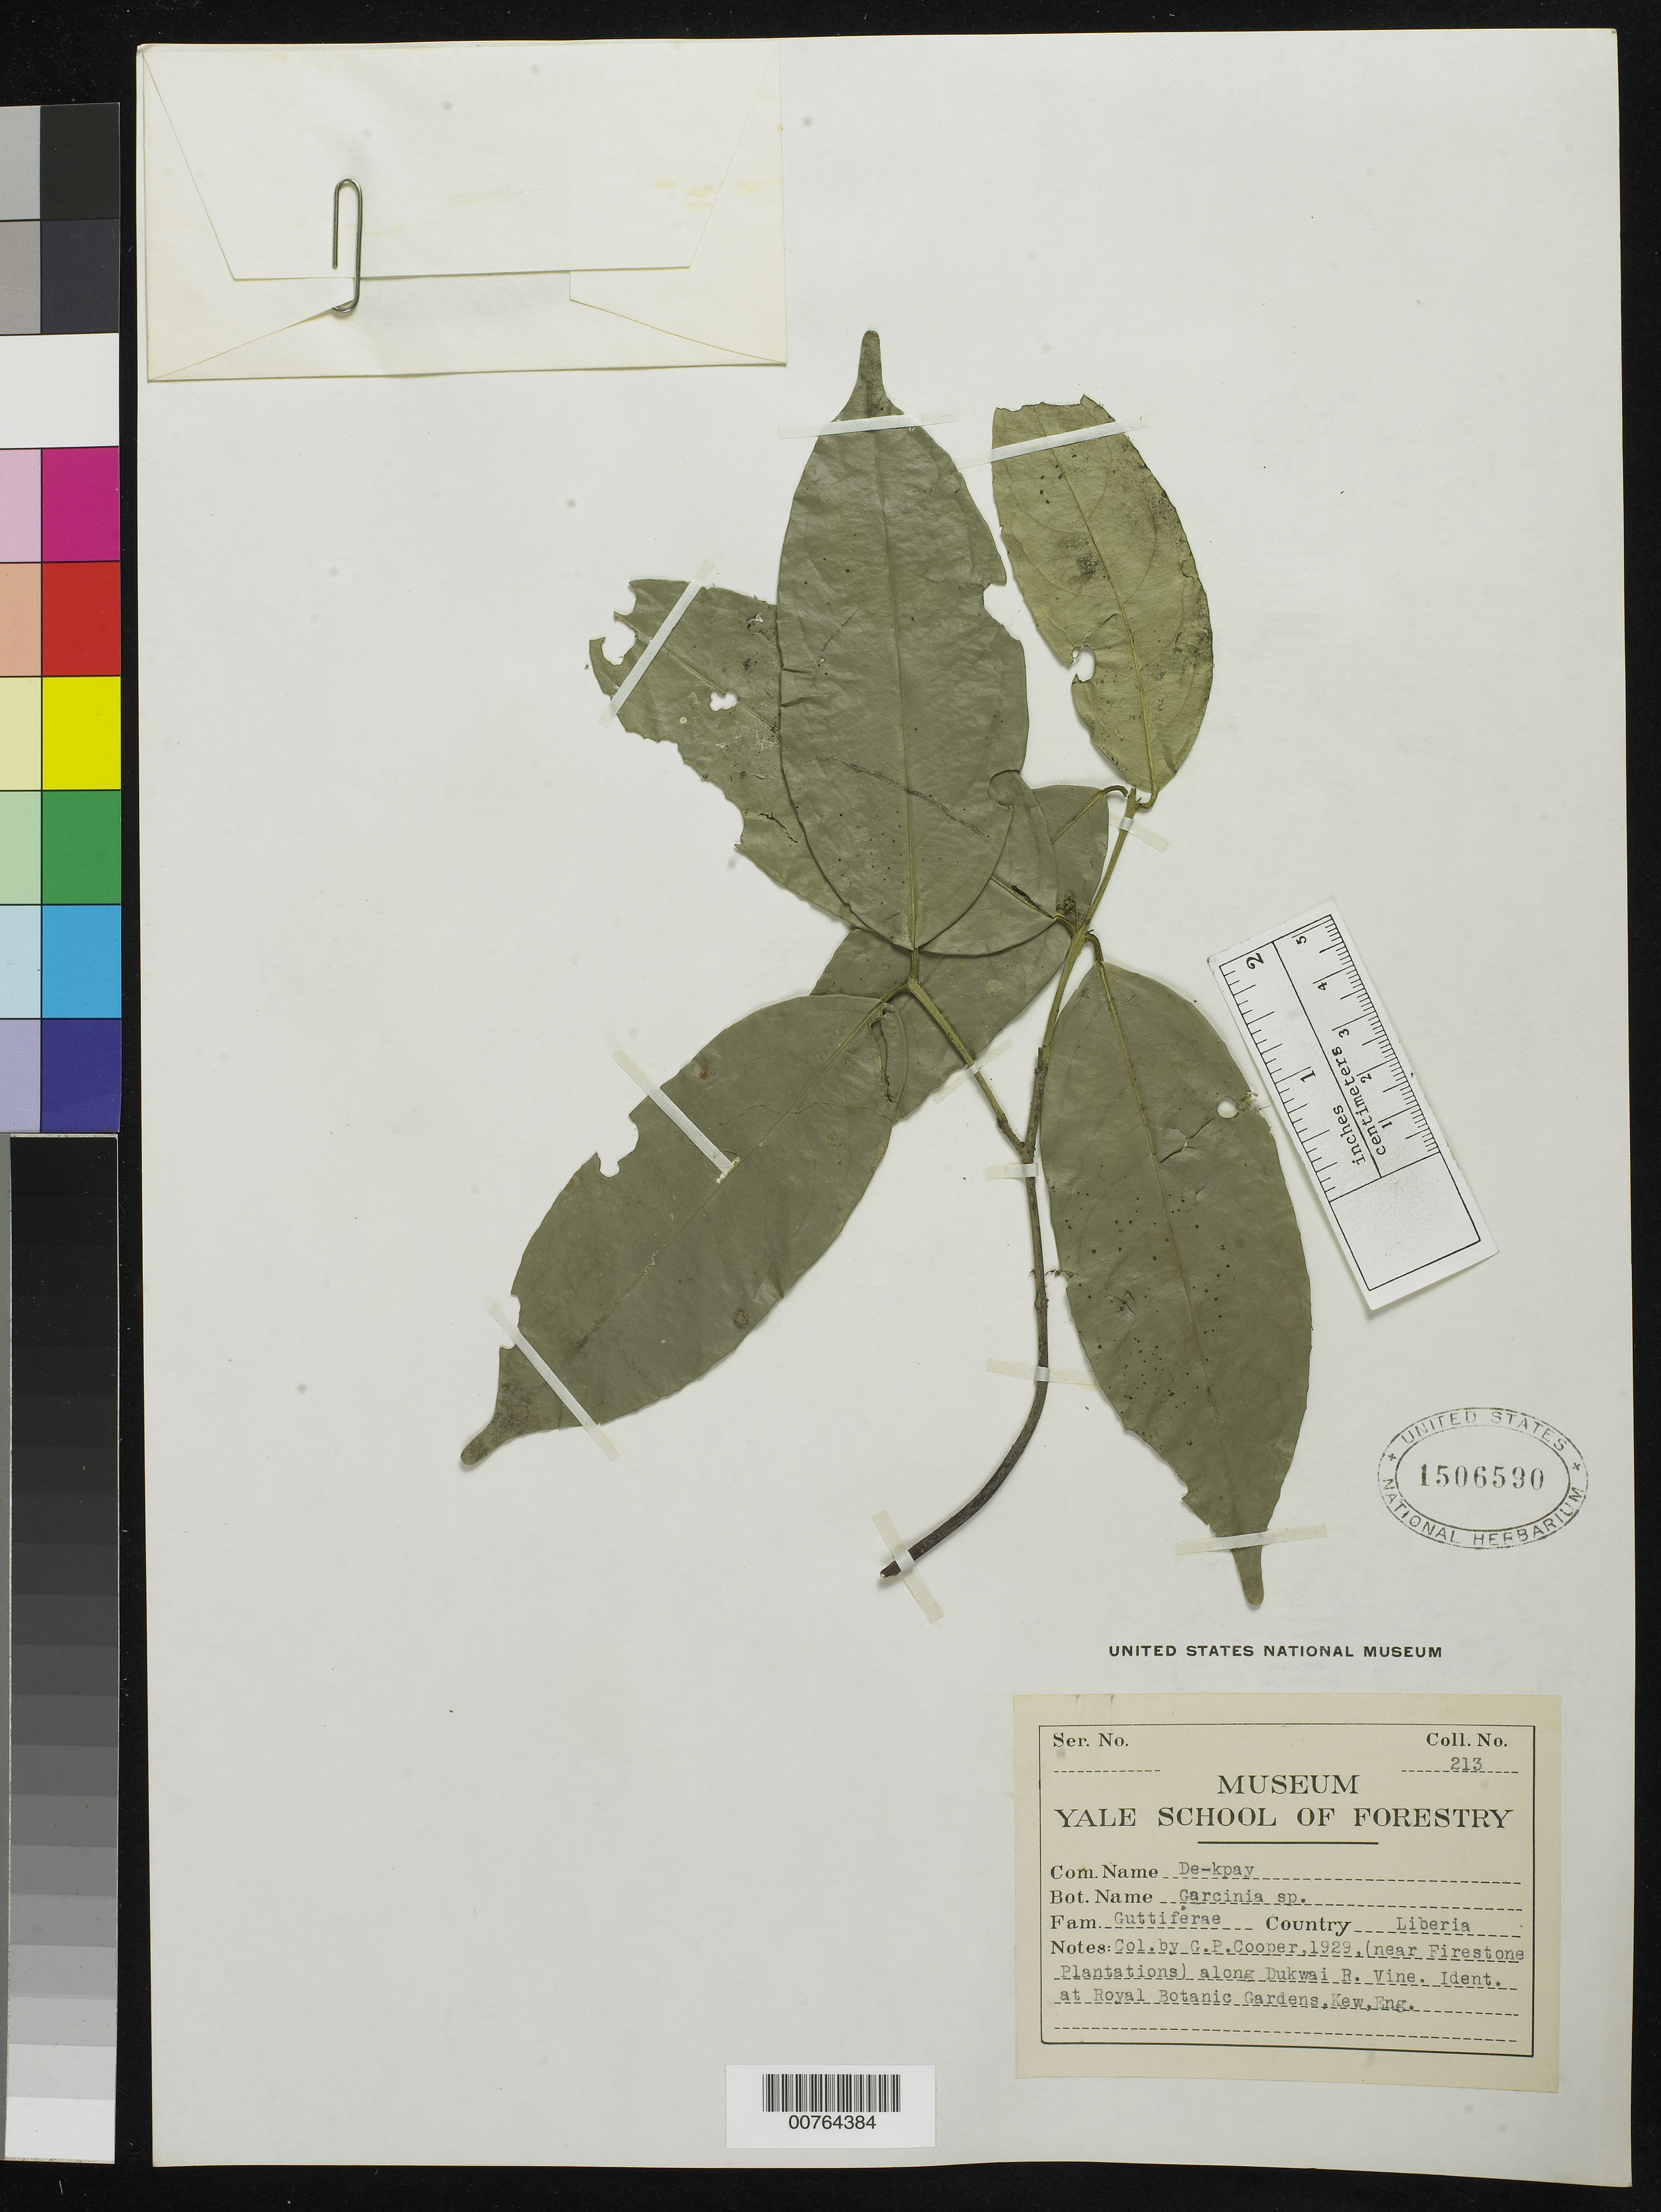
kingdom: Plantae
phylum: Tracheophyta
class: Magnoliopsida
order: Malpighiales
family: Clusiaceae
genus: Garcinia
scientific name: Garcinia sp.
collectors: G. Cooper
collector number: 213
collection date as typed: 1929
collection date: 1929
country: Liberia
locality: (near Firestone Plantations) along Dukwair River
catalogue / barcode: US 1506590